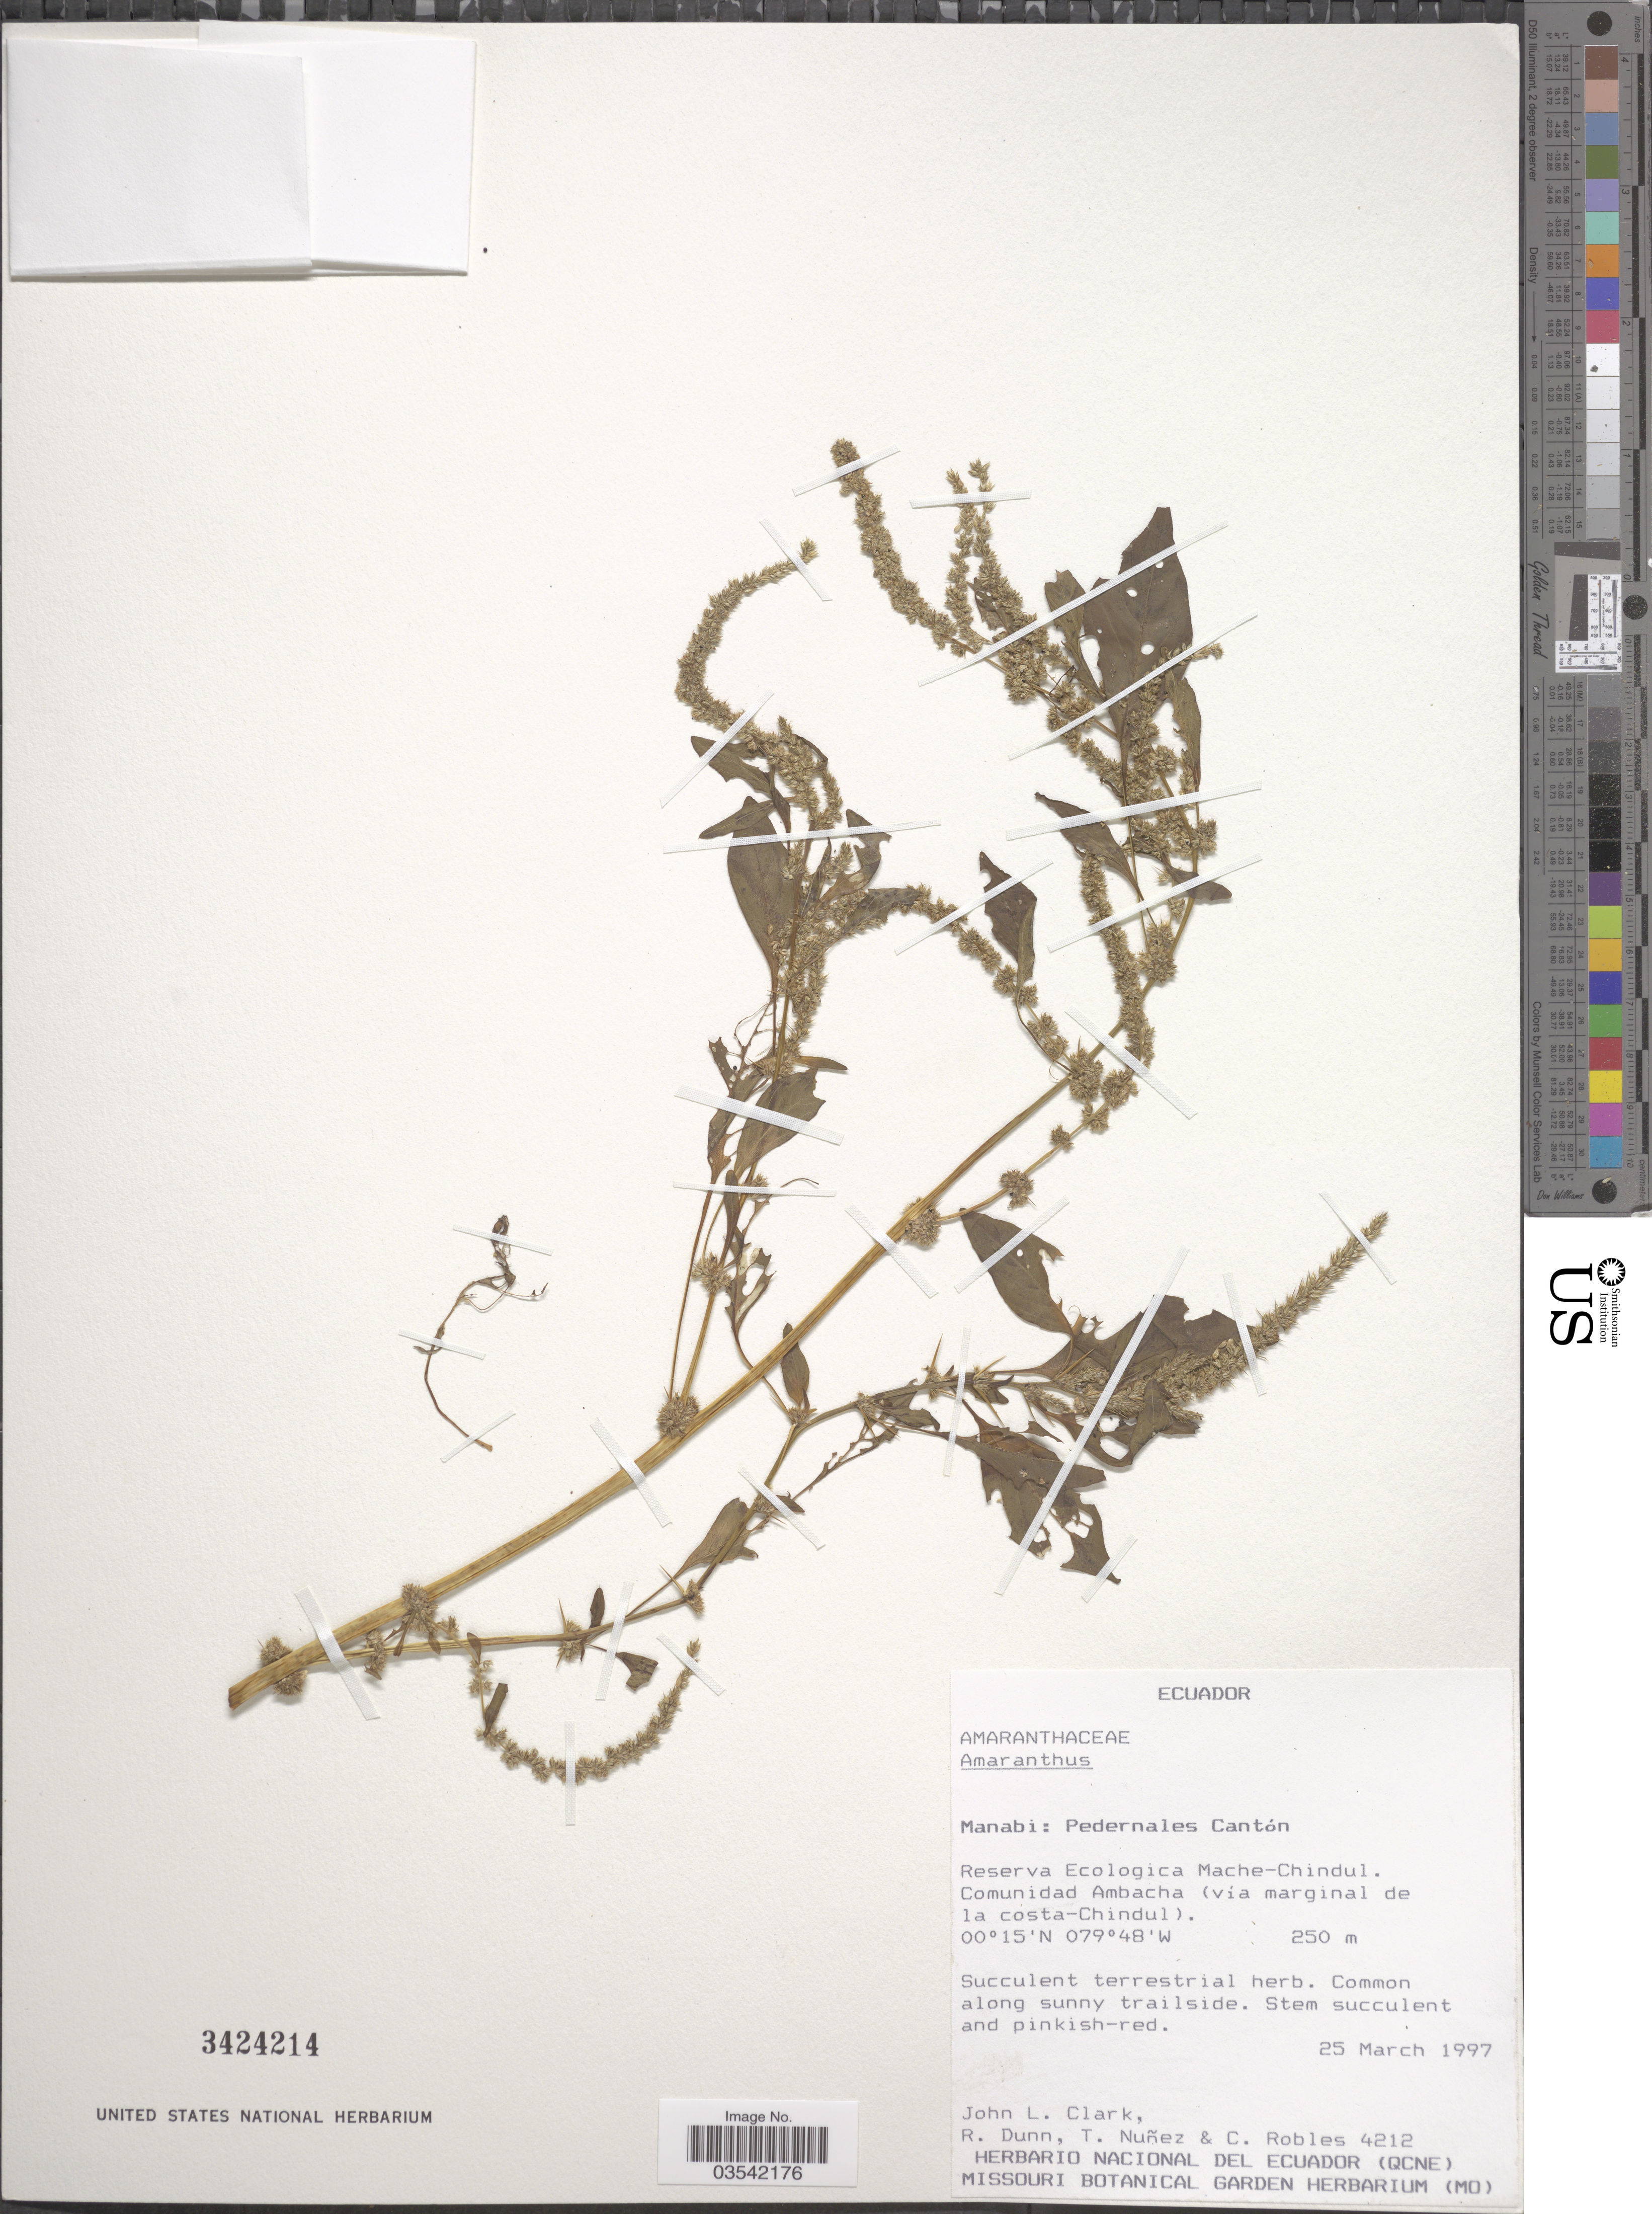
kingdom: Plantae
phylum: Tracheophyta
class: Magnoliopsida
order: Caryophyllales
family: Amaranthaceae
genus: Amaranthus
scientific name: Amaranthus sp.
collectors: J. L. Clark, R. Dunn, T. Núñez & C. Robles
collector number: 4212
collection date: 1997-03-25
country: Ecuador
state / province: Manabí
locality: Pedernales Cantón. Reserva Ecologica Mache-Chindul. Comunidad Ambacha (vía marginal de la costa-Chindul).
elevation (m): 250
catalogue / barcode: US 3424214